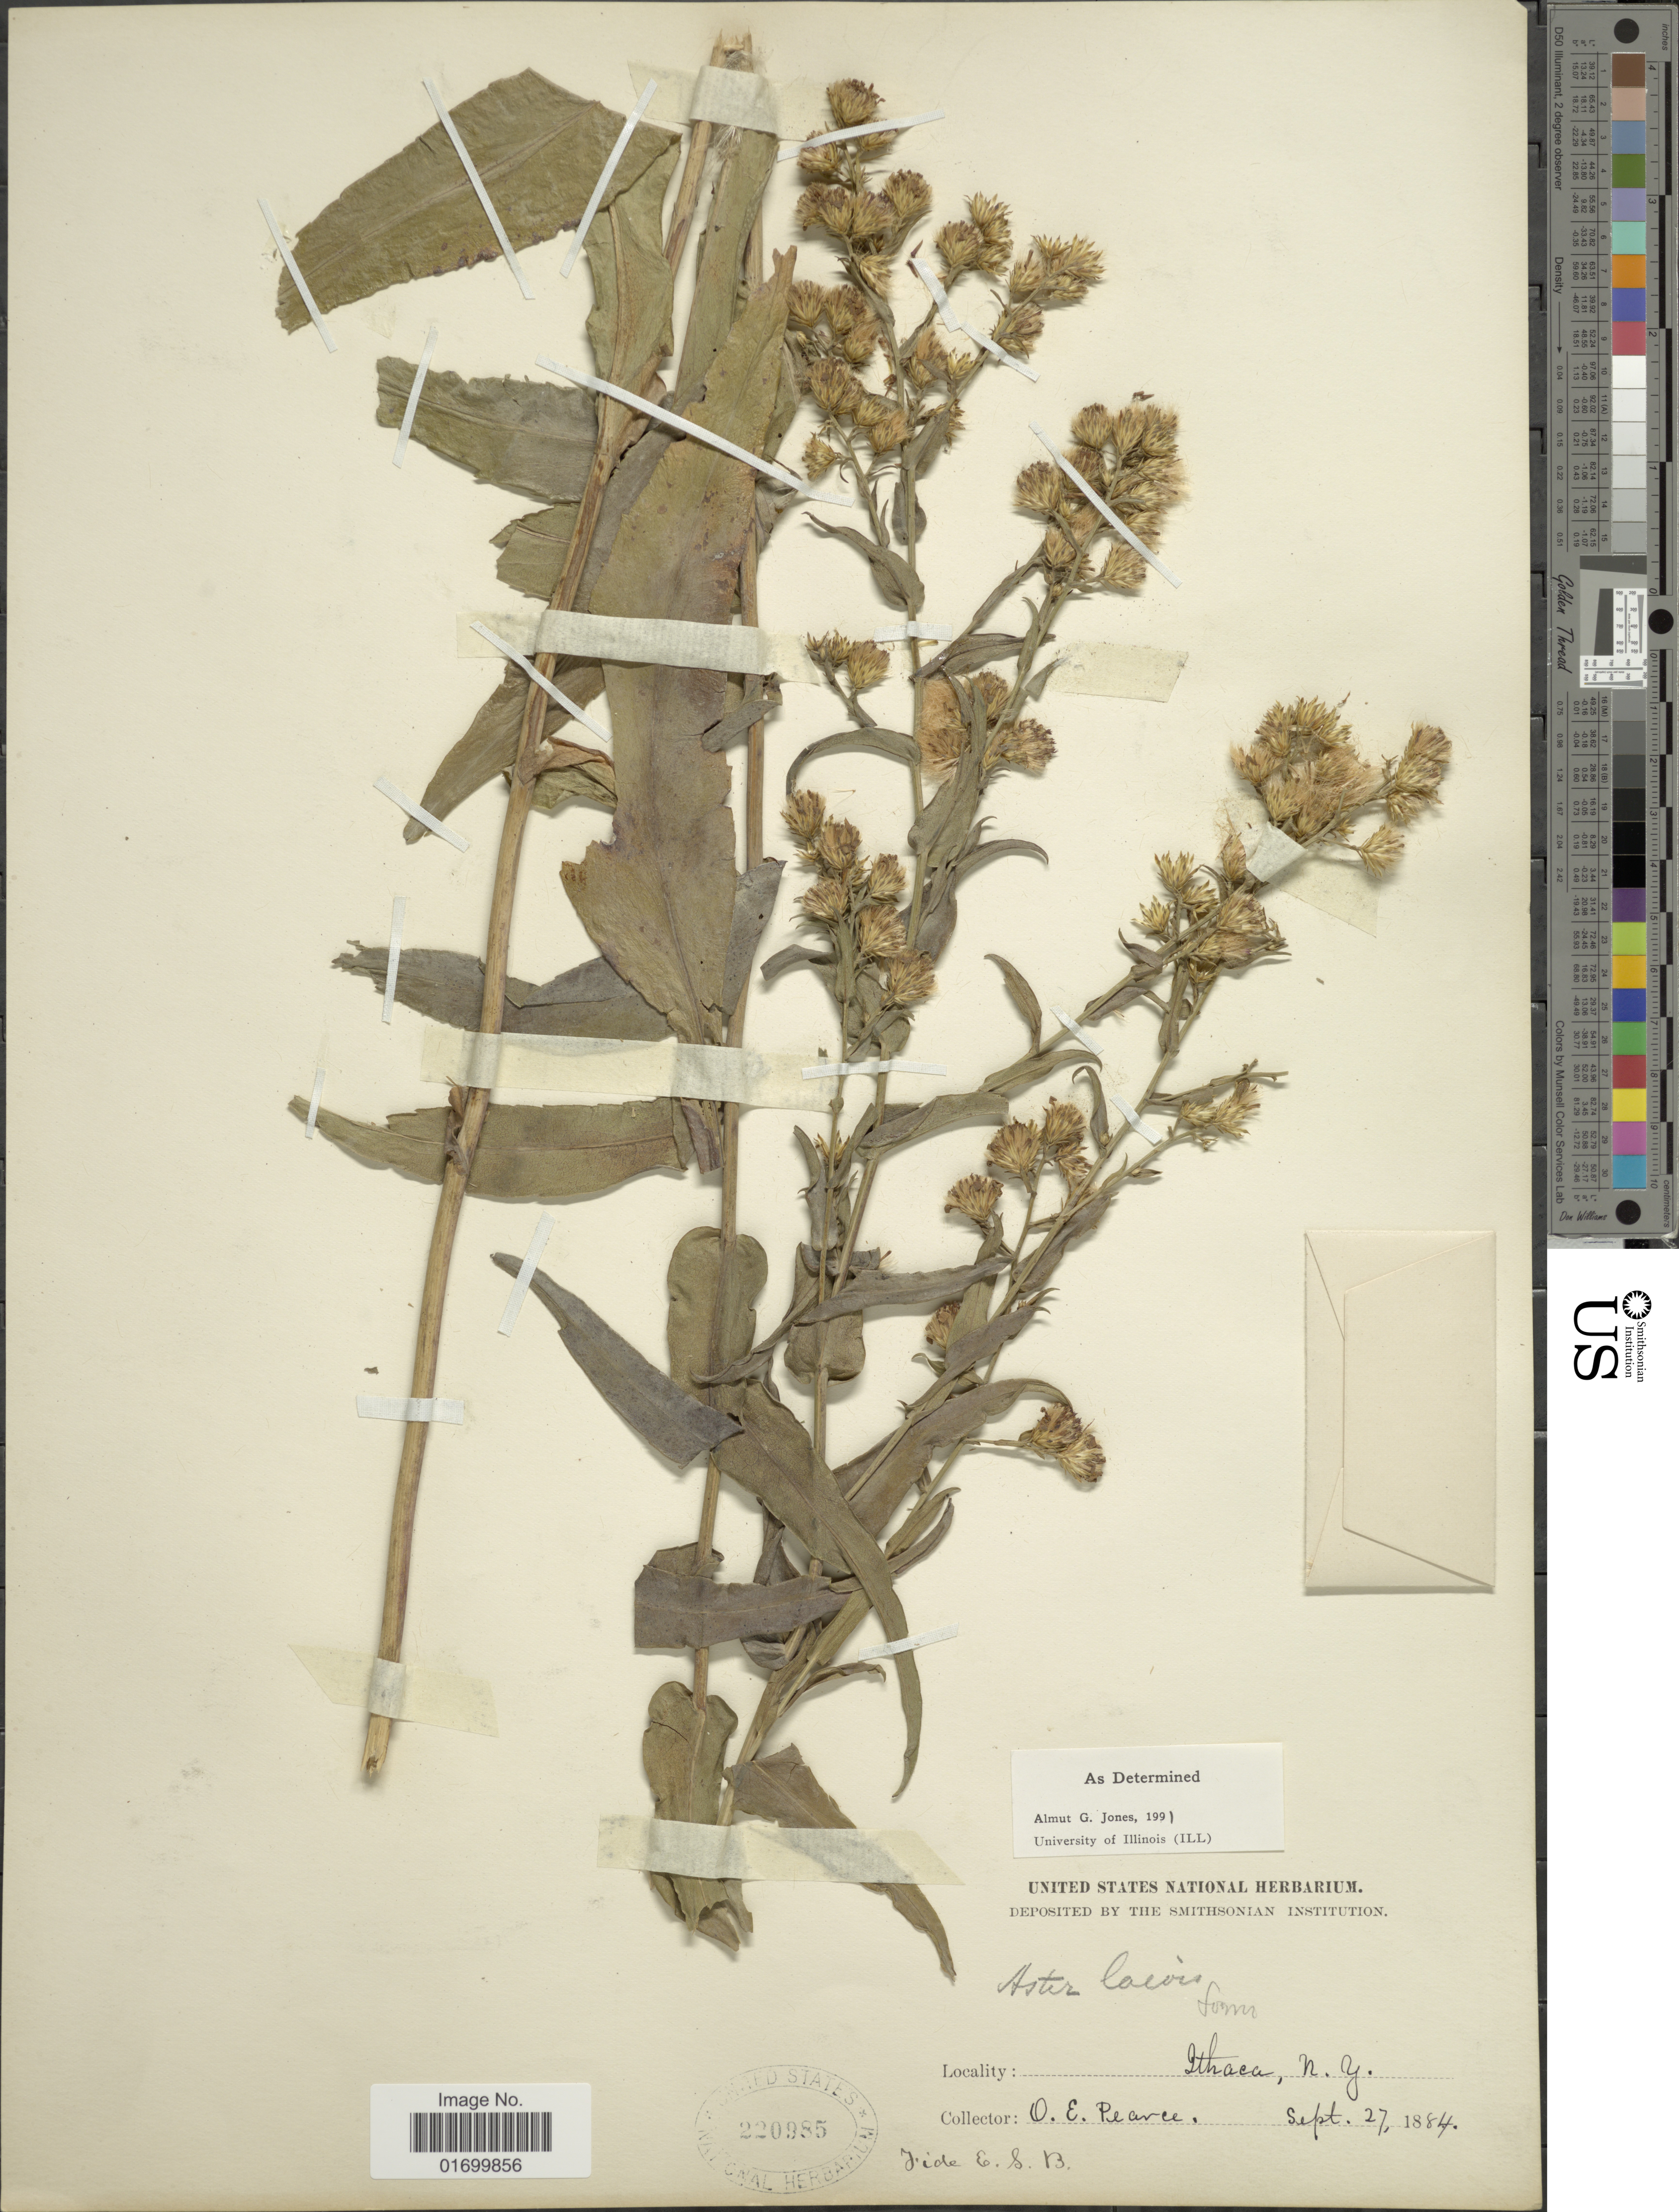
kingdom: Plantae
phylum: Tracheophyta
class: Magnoliopsida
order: Asterales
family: Asteraceae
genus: Symphyotrichum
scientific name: Symphyotrichum laeve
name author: (L.) Á. Löve & D. Löve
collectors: O. E. Pearce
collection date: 1884-09-27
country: United States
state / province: New York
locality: Inthaca, N.Y.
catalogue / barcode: US 220985